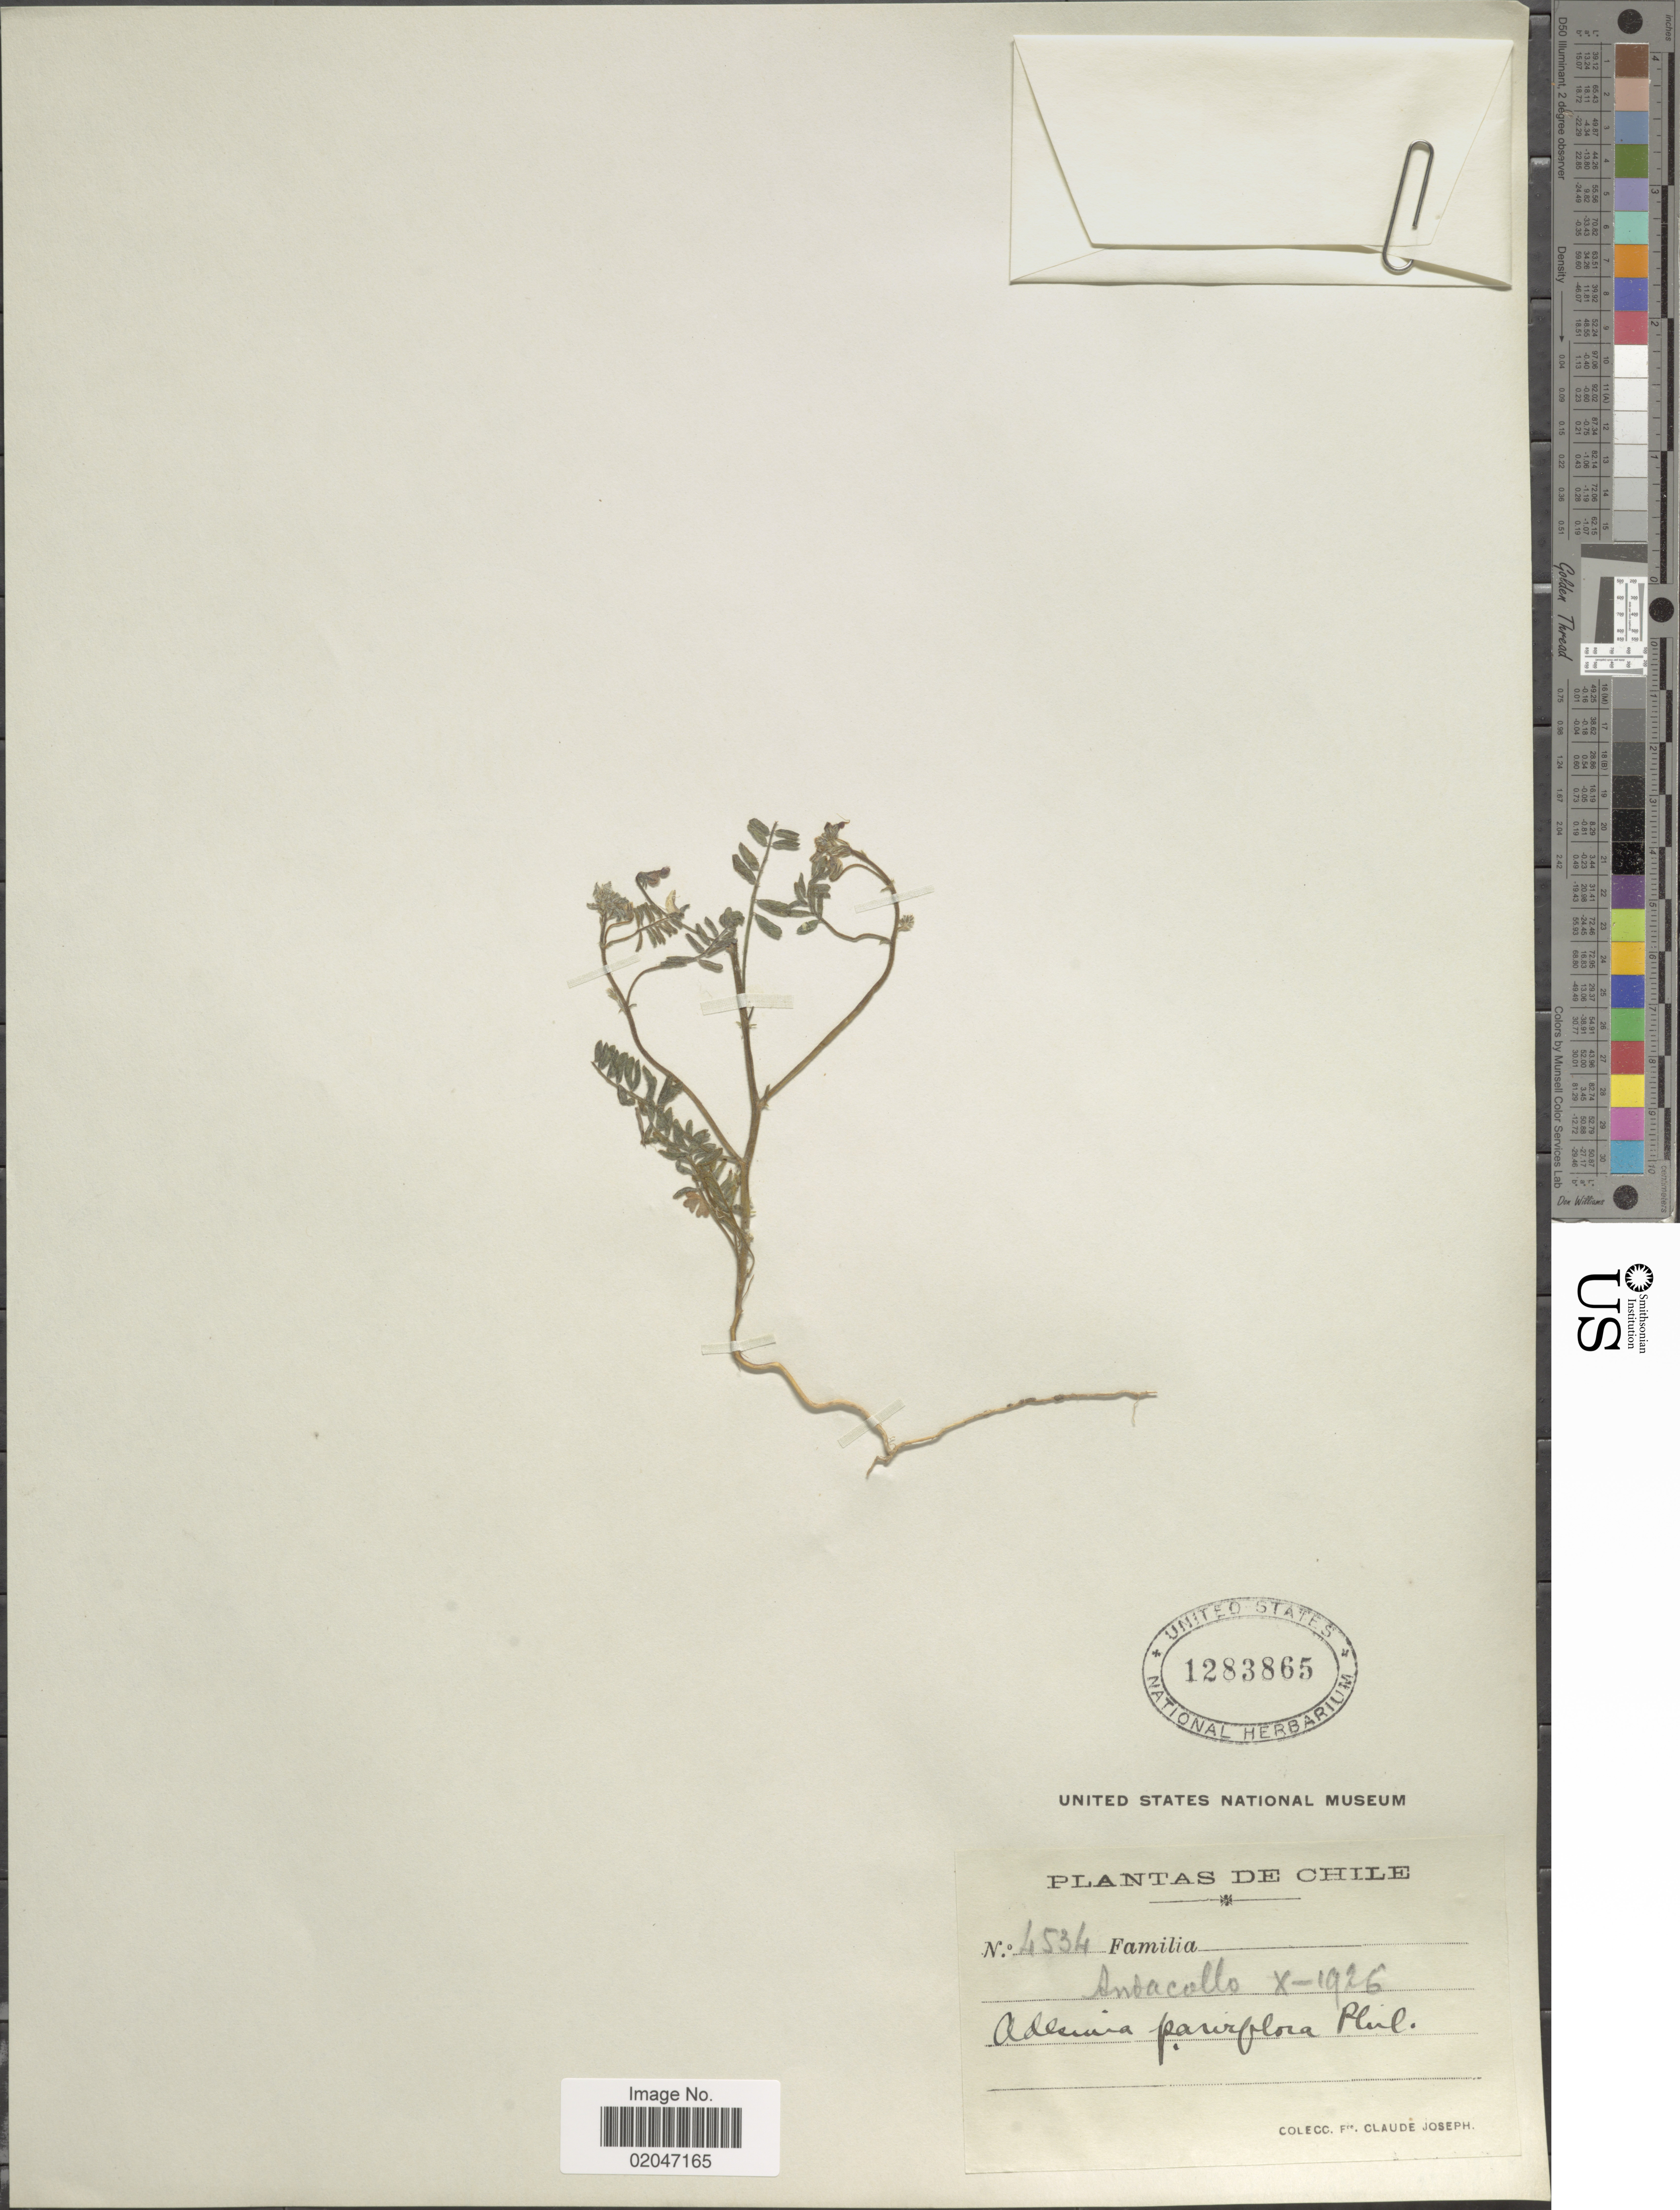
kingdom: Plantae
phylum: Tracheophyta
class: Magnoliopsida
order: Fabales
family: Fabaceae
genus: Adesmia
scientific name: Adesmia parviflora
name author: Clos in Gay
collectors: Bro. Claude-Joseph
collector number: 4534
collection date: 1926-10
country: Chile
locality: Andacollo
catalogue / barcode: US 1283865